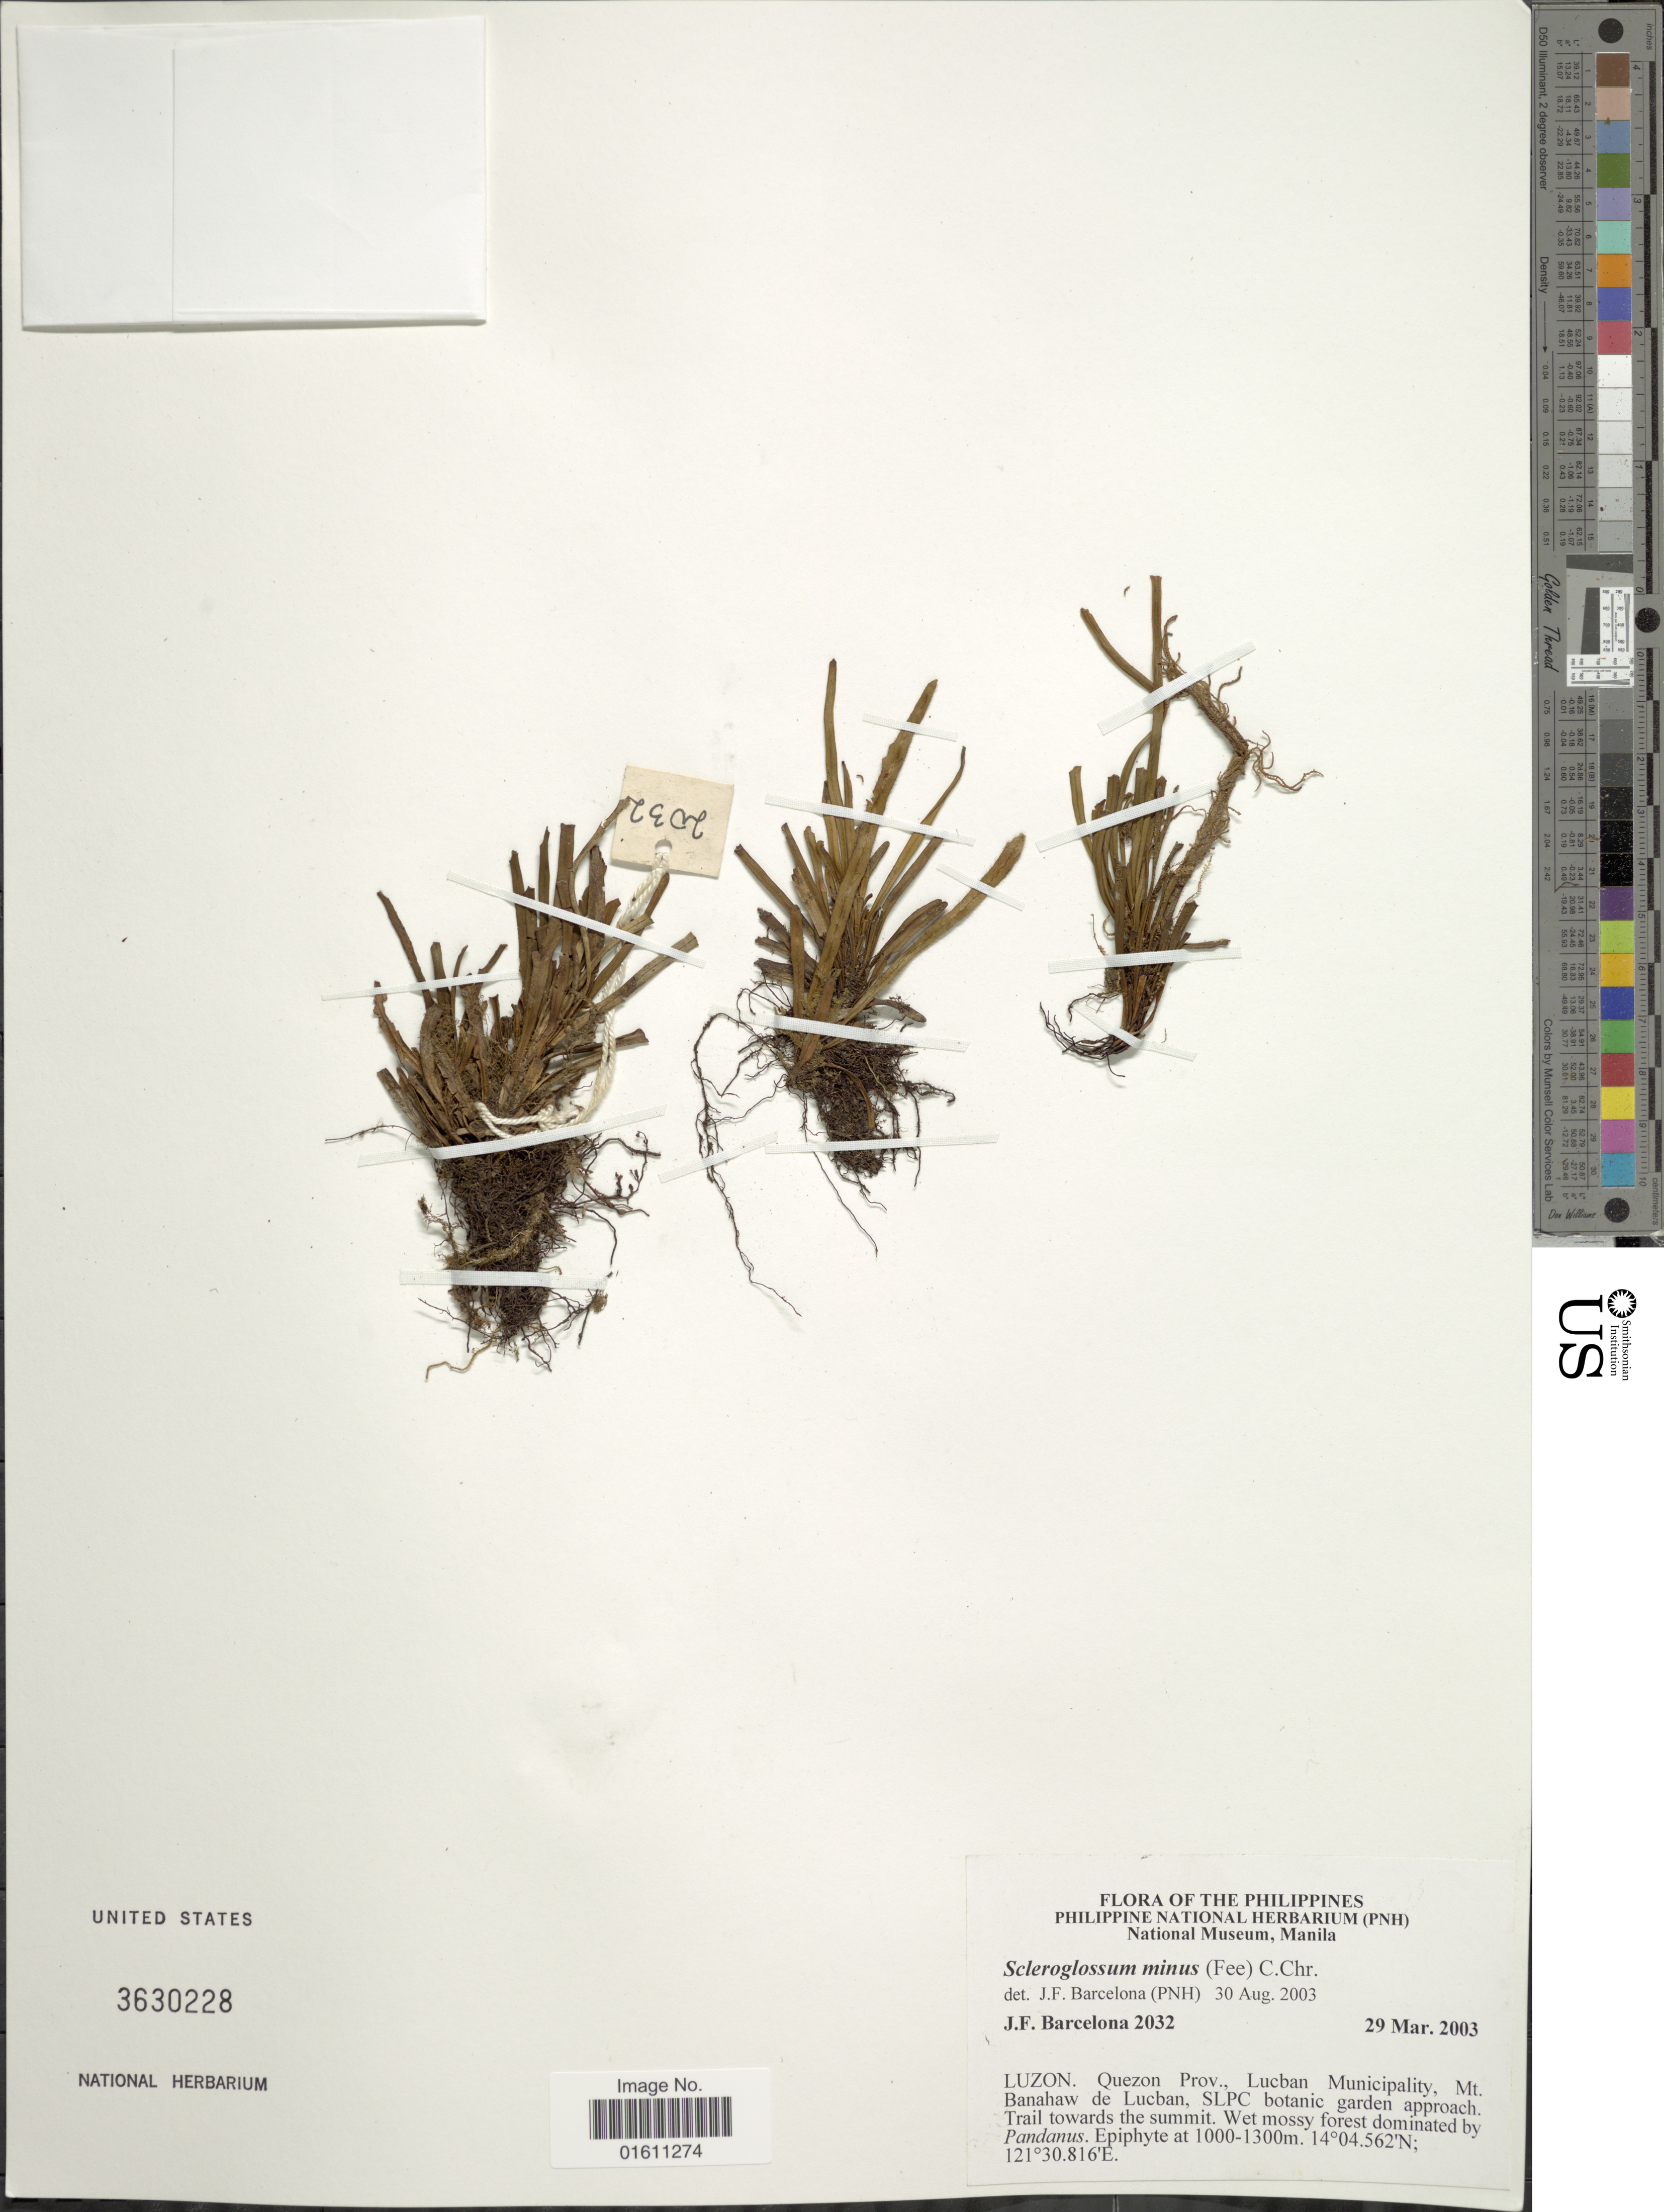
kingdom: Plantae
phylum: Tracheophyta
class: Polypodiopsida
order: Polypodiales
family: Polypodiaceae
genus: Scleroglossum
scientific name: Scleroglossum minus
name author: (Fée) C. Chr.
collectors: J. F. Barcelona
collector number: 2032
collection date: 2003-03-29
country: Philippines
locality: The Philippines, Luzon. Quezon Prov., Lucban Municipality, Mt. Banahaw de Lucban, SLPC botanic garden approach. Trail towards the summit.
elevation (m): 1000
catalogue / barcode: US 3630228